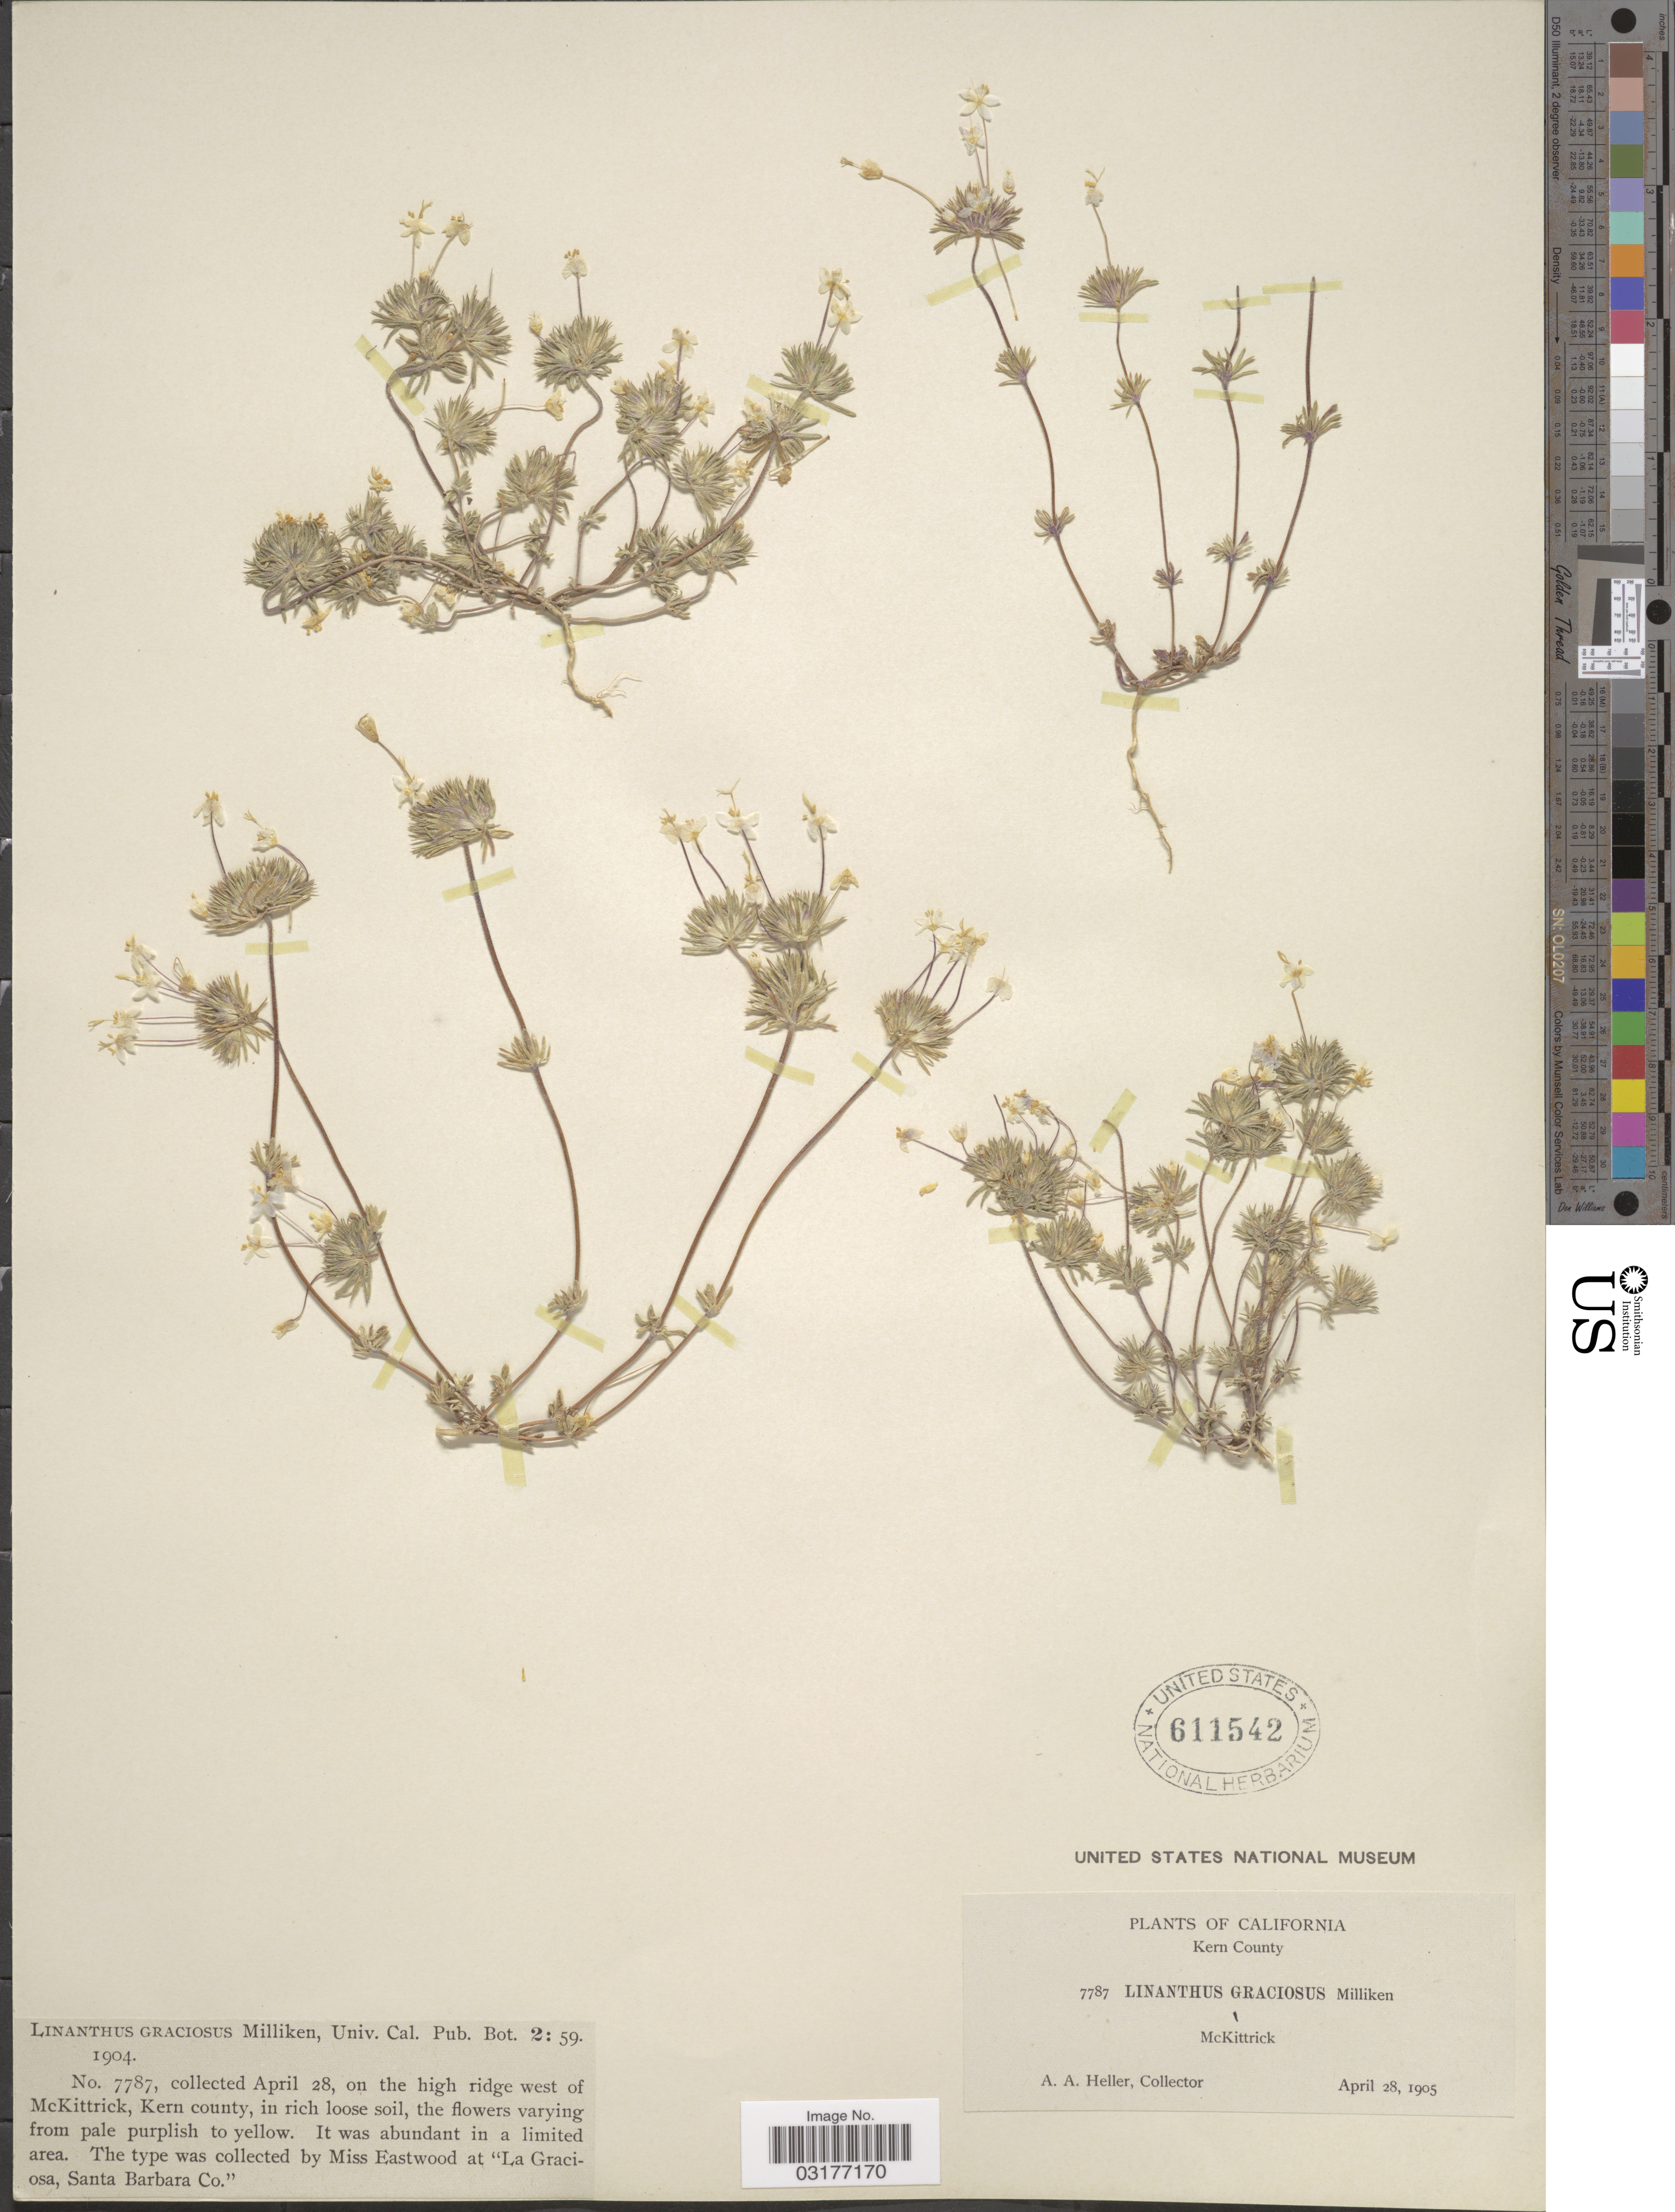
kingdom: Plantae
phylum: Tracheophyta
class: Magnoliopsida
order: Ericales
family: Polemoniaceae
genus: Leptosiphon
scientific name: Leptosiphon androsaceus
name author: Benth.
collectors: A. A. Heller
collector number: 7787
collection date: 1905-04-28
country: United States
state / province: California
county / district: Kern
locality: Kern County. McKittrick. On high ridge west of McKittrick.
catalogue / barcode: US 611542